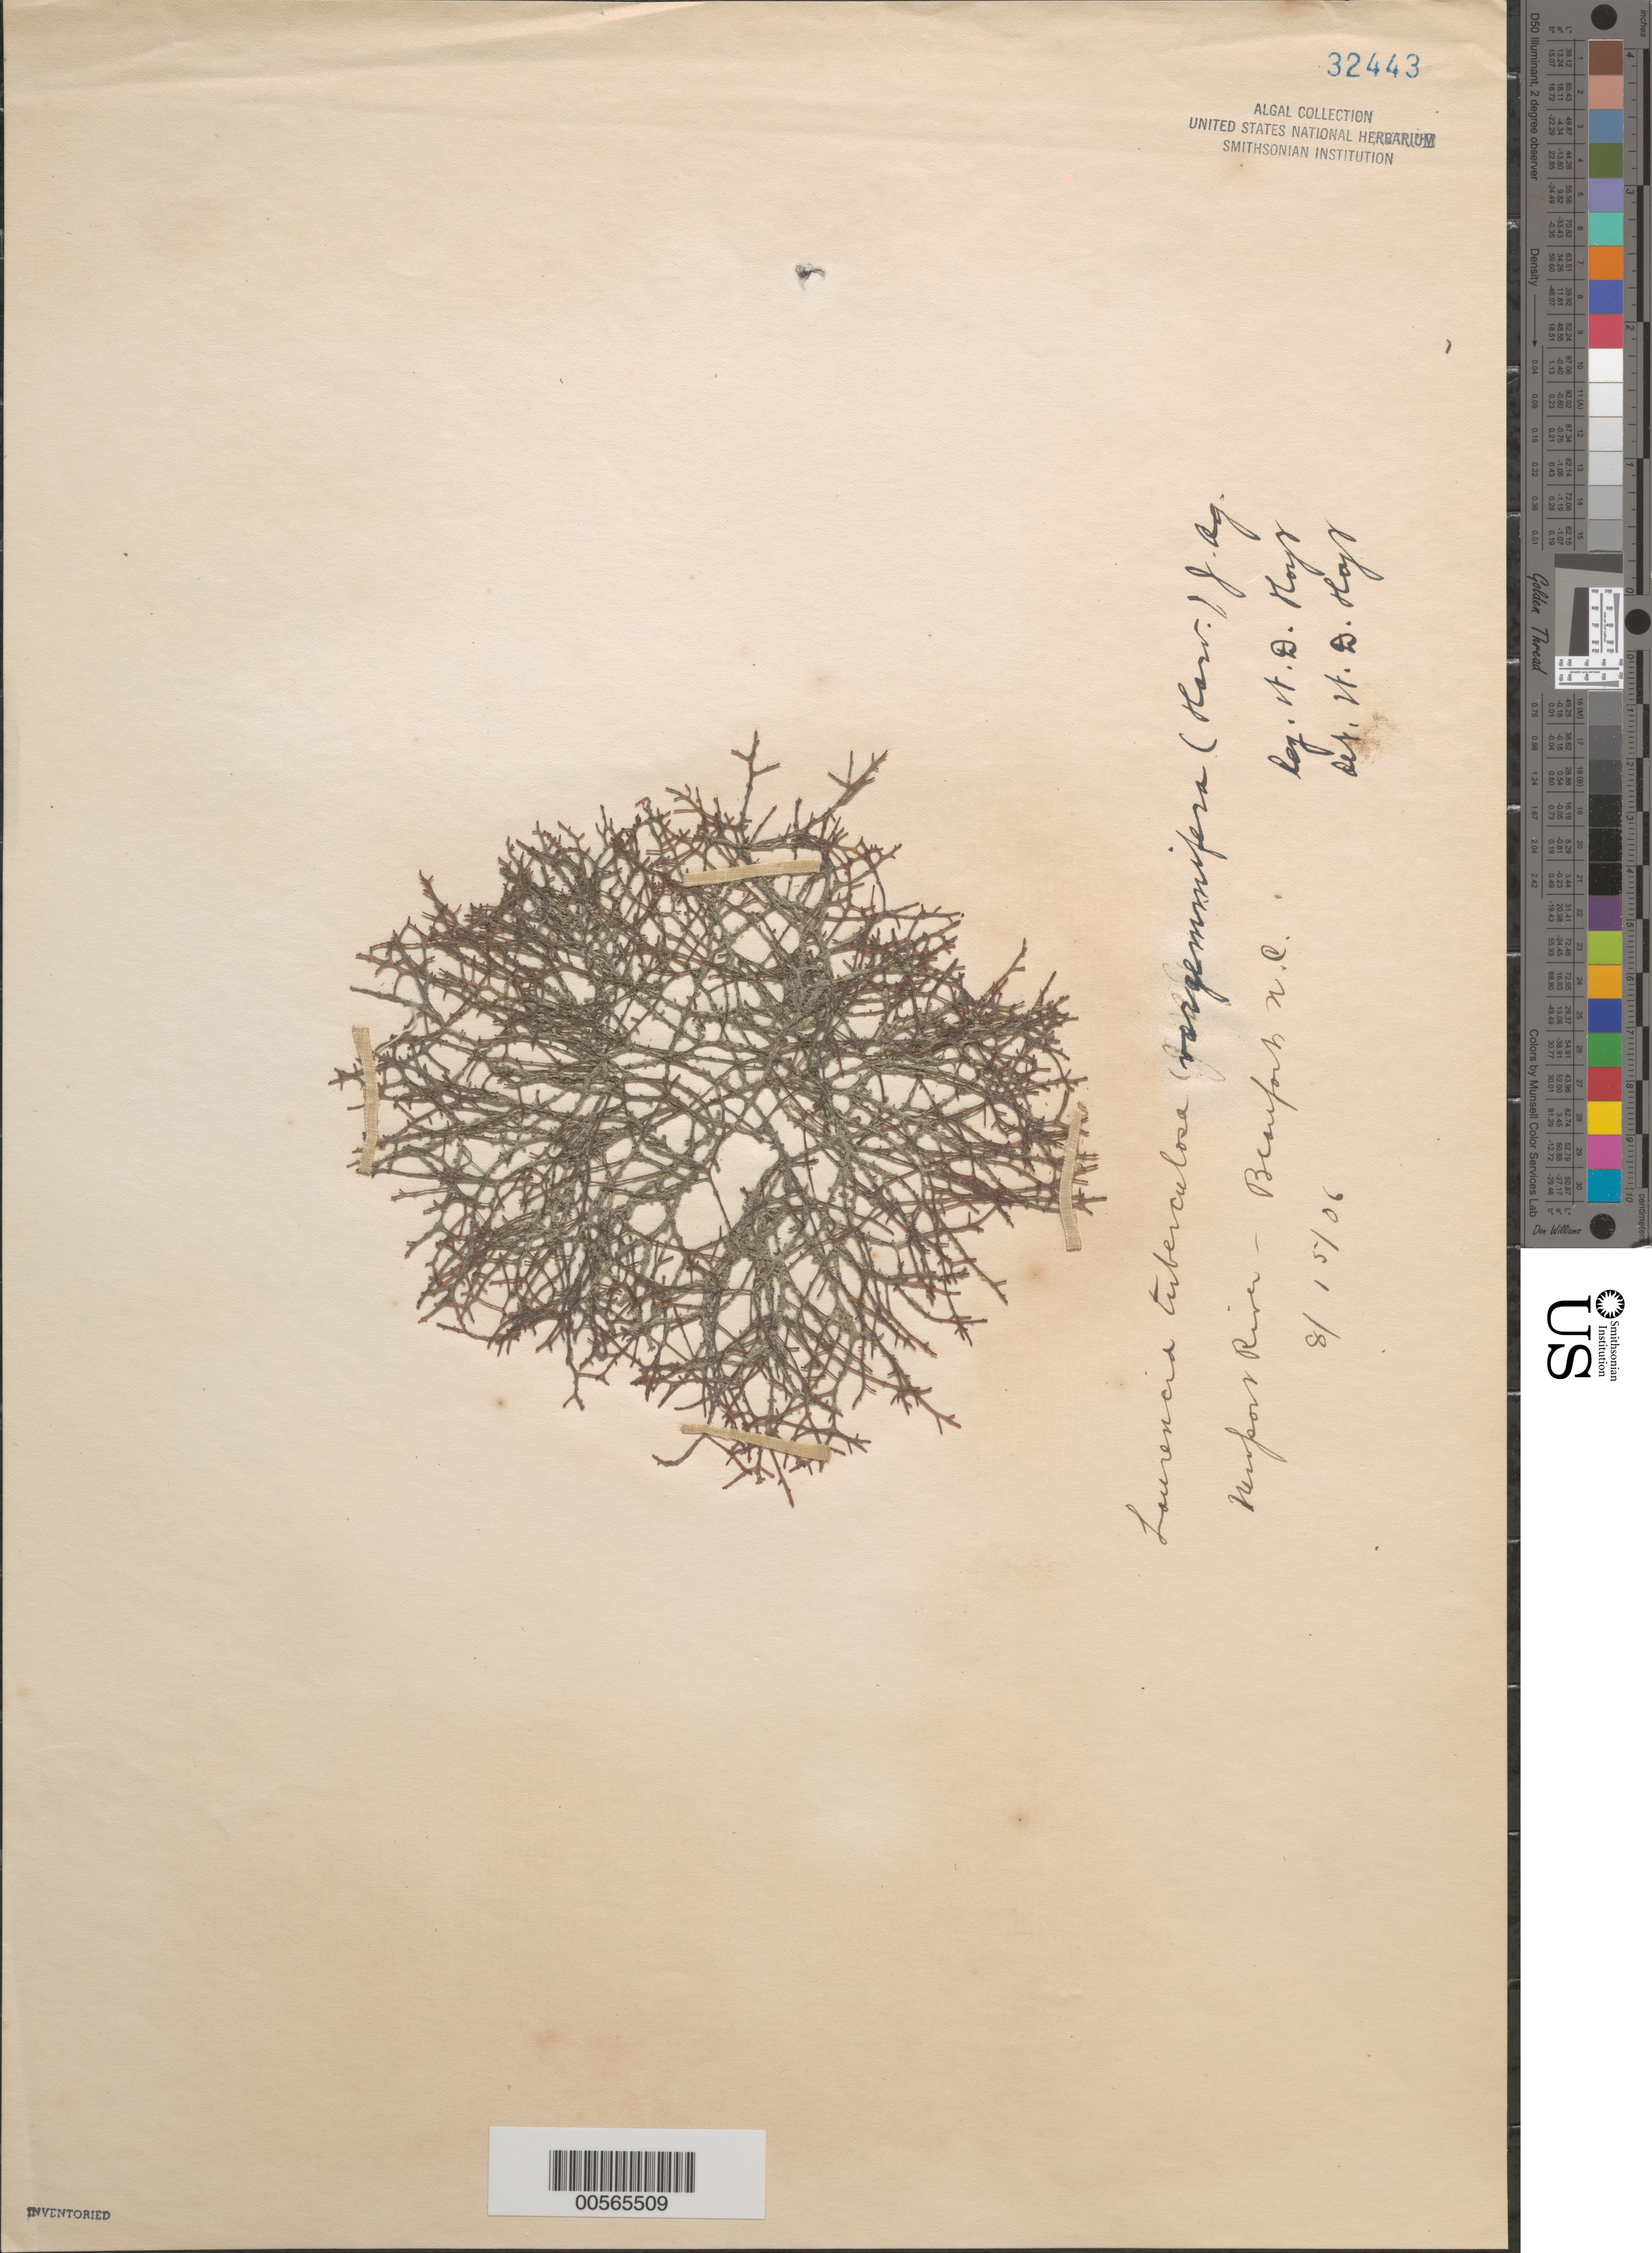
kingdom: Plantae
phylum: Rhodophyta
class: Florideophyceae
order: Ceramiales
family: Rhodomelaceae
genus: Laurencia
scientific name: Laurencia tuberculosa var. gemmifera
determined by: Hoyt, W. D.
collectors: W. D. Hoyt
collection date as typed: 15 Aug 1906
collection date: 1906-08-15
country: United States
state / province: North Carolina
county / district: Carteret County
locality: Beaufort, Newport River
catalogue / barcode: US 32443